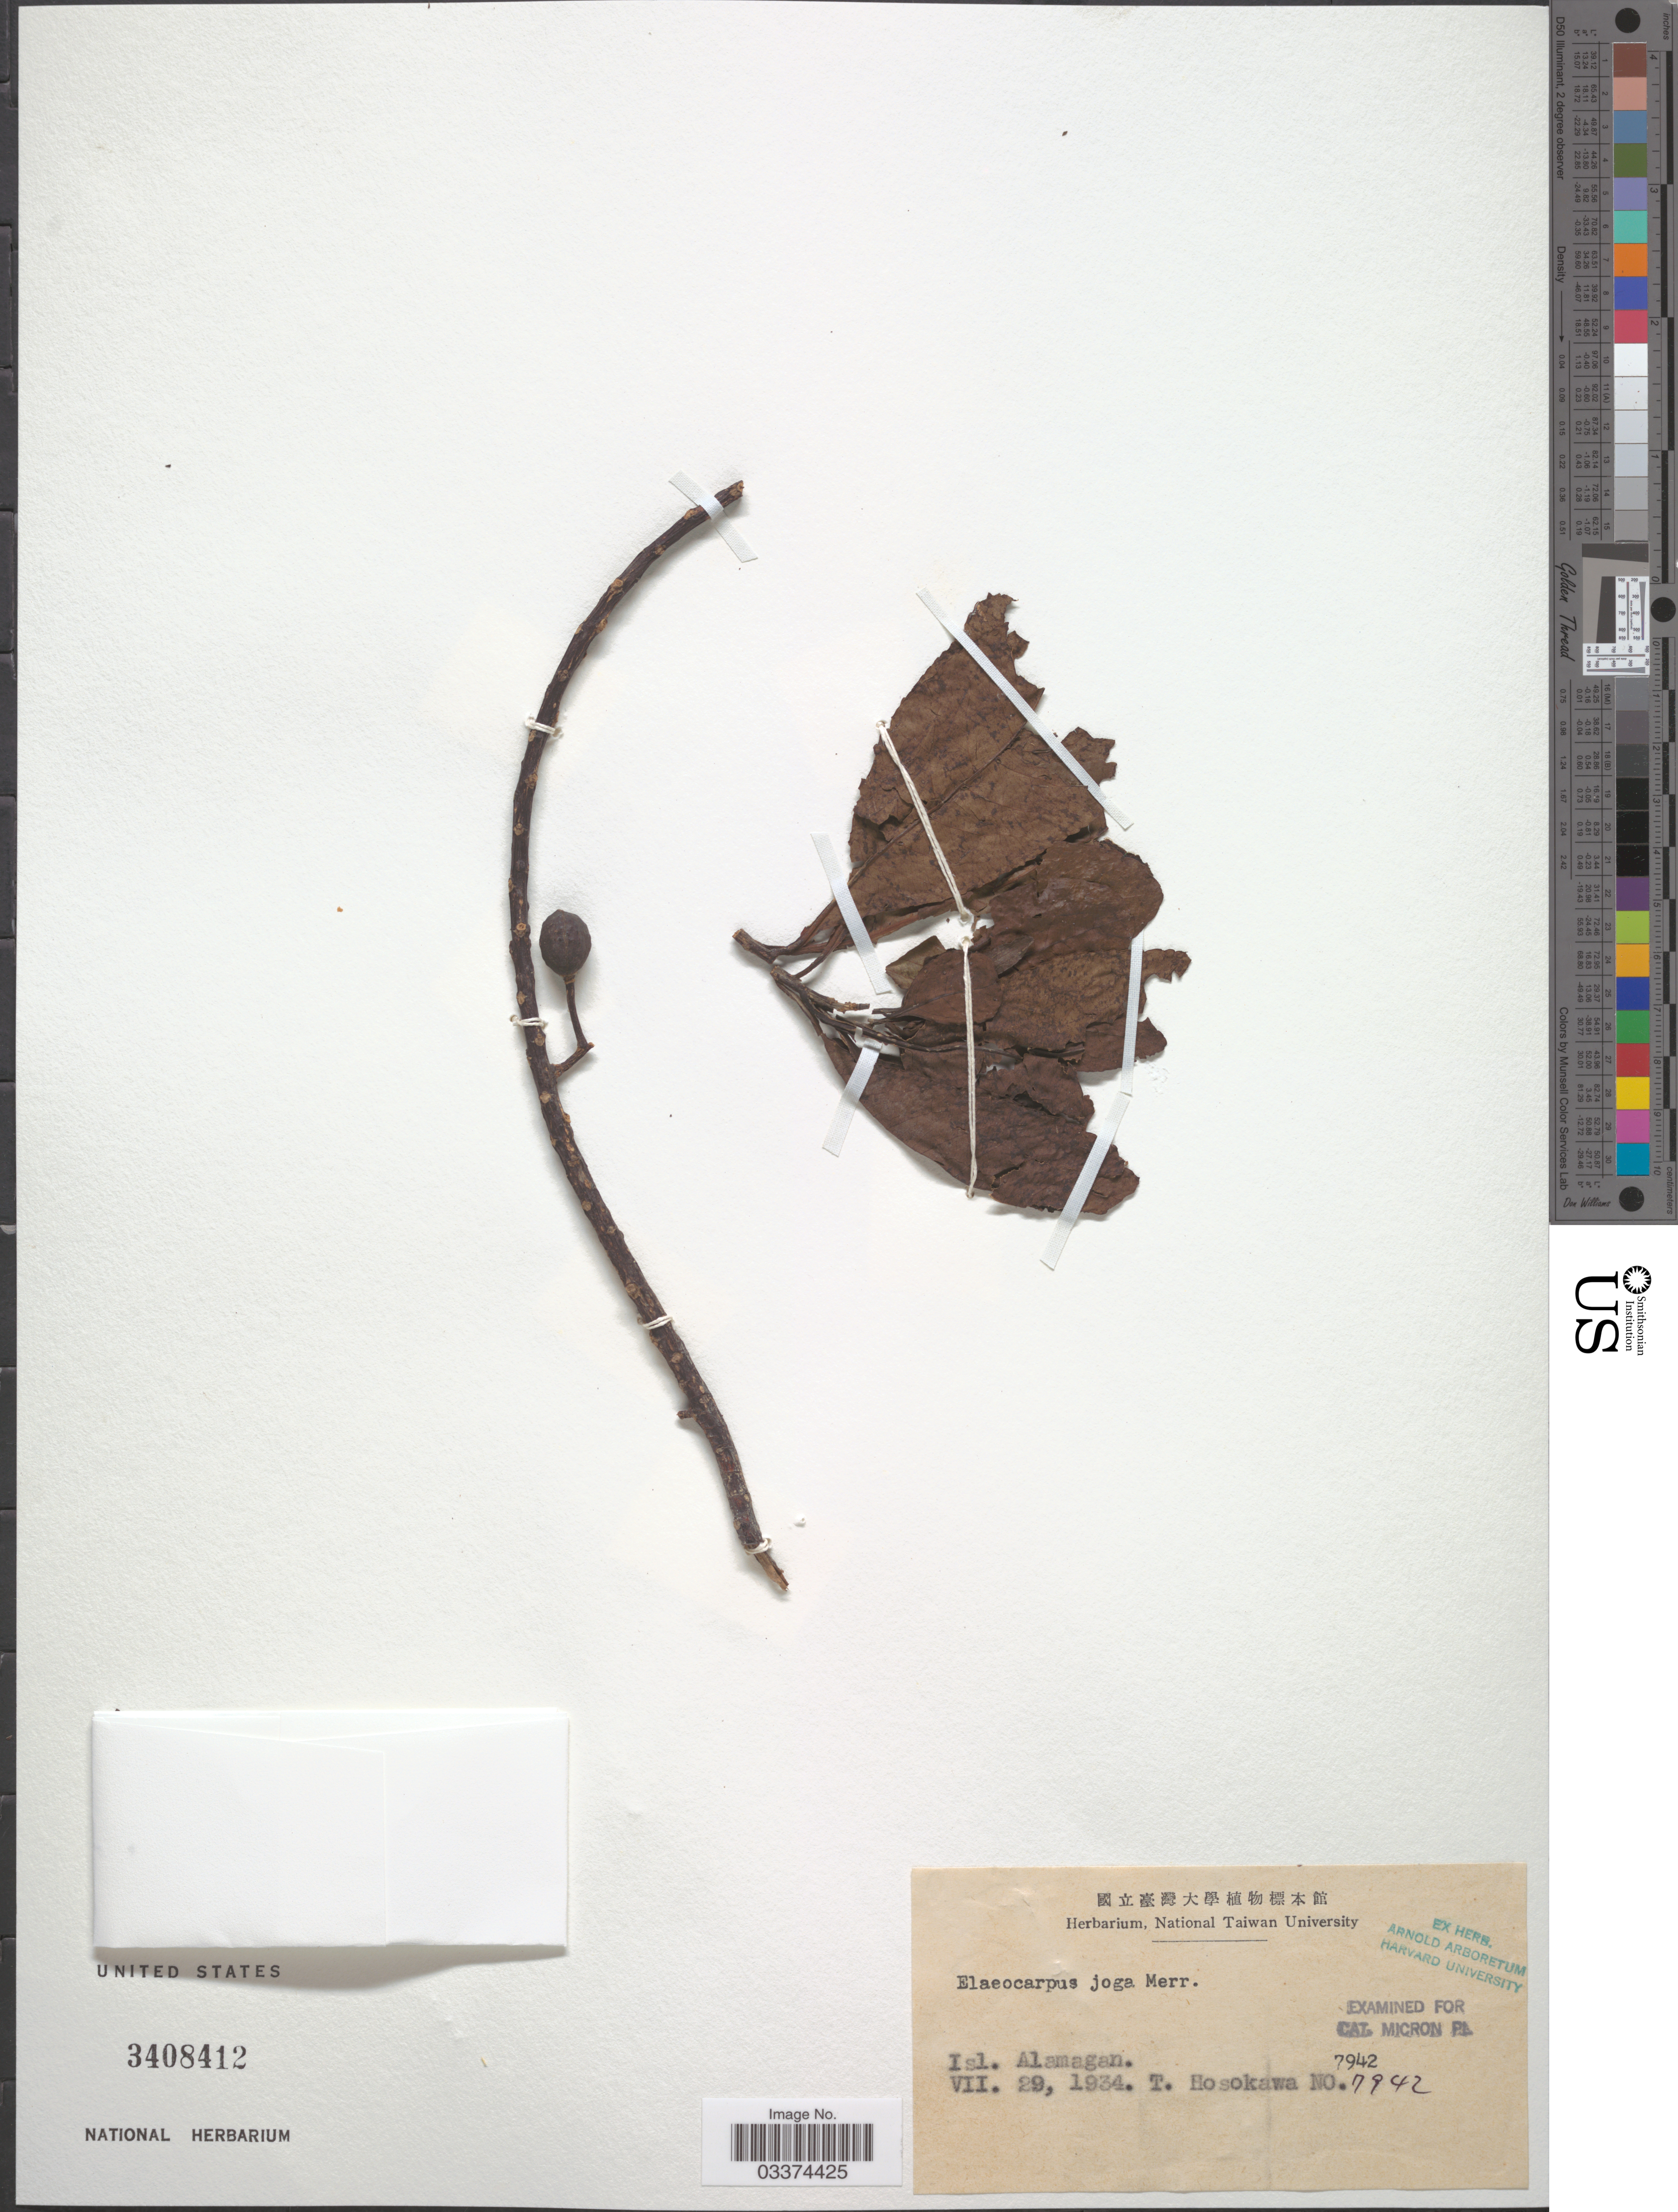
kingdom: Plantae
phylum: Tracheophyta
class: Magnoliopsida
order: Oxalidales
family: Elaeocarpaceae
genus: Elaeocarpus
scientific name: Elaeocarpus joga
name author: Merr.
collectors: T. Hosokawa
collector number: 7942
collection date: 1934-07-29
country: Northern Mariana Islands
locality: Isl. Alamagan.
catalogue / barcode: US 3408412